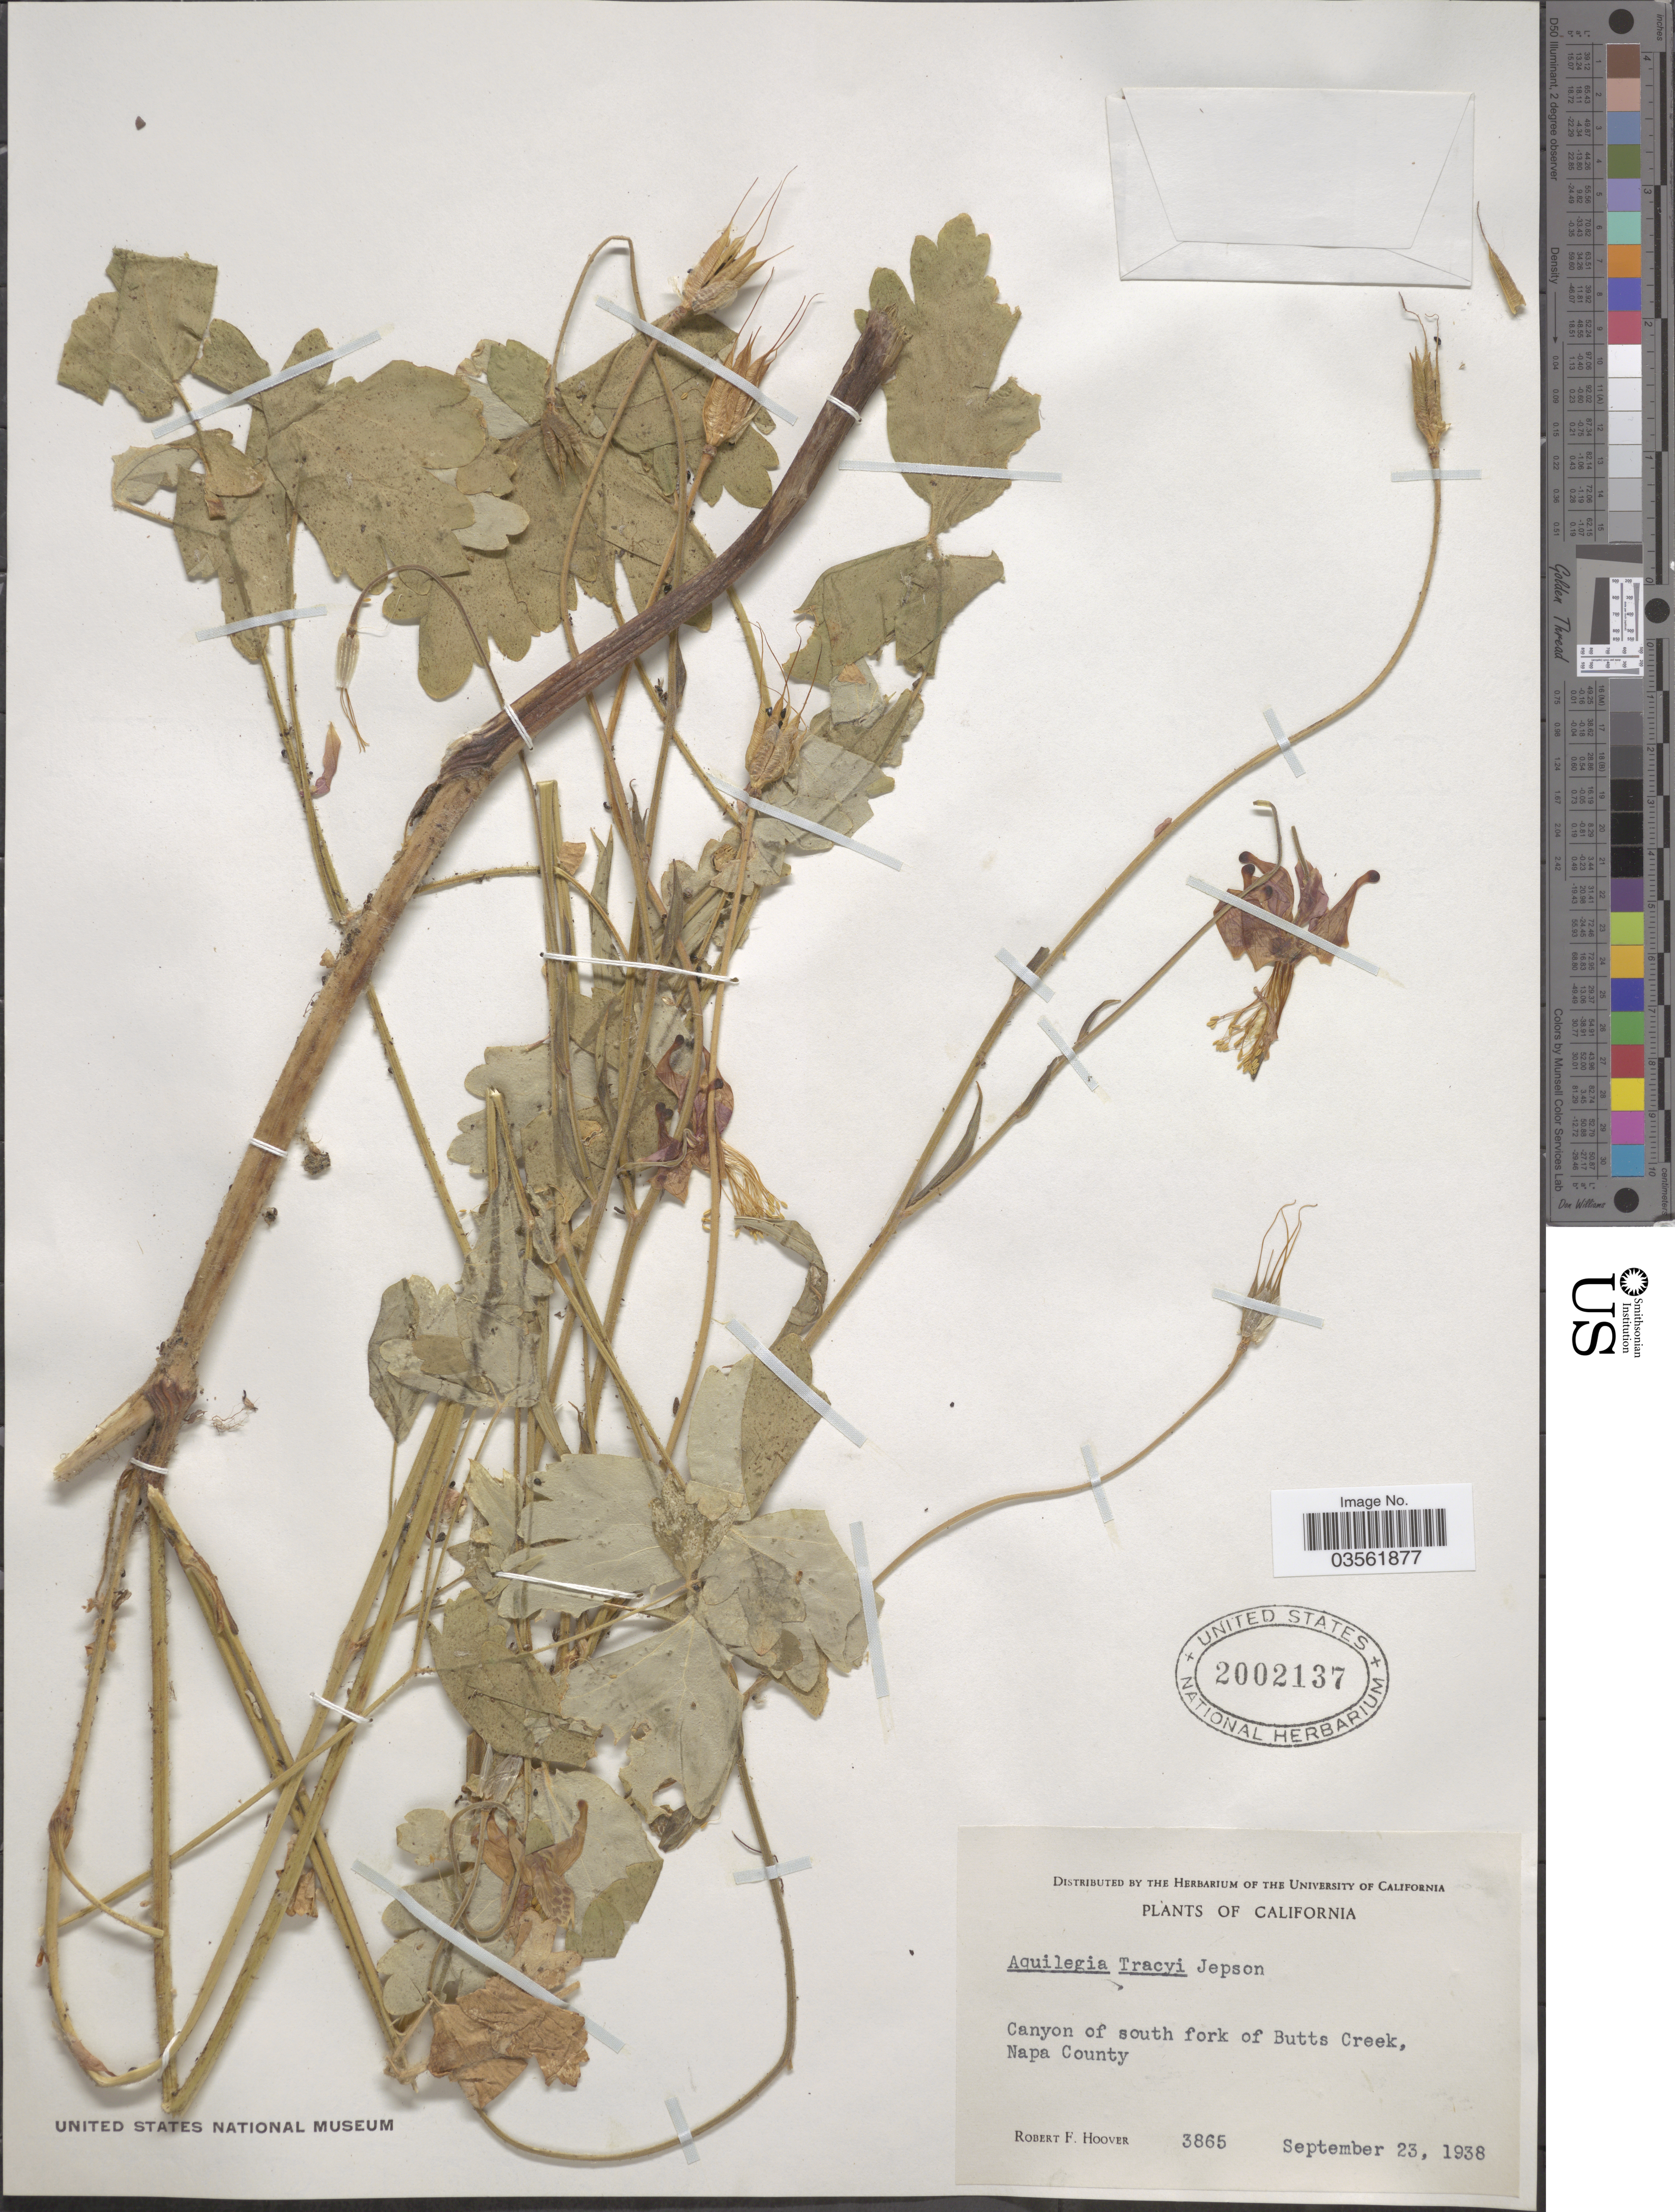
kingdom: Plantae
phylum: Tracheophyta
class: Magnoliopsida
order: Ranunculales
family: Ranunculaceae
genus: Aquilegia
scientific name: Aquilegia tracyi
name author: Jeps.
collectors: R. F. Hoover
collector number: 3865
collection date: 1938-09-23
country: United States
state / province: California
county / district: Napa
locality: Canyon of south fork of Butts Creek, Napa County.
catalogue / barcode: US 2002137